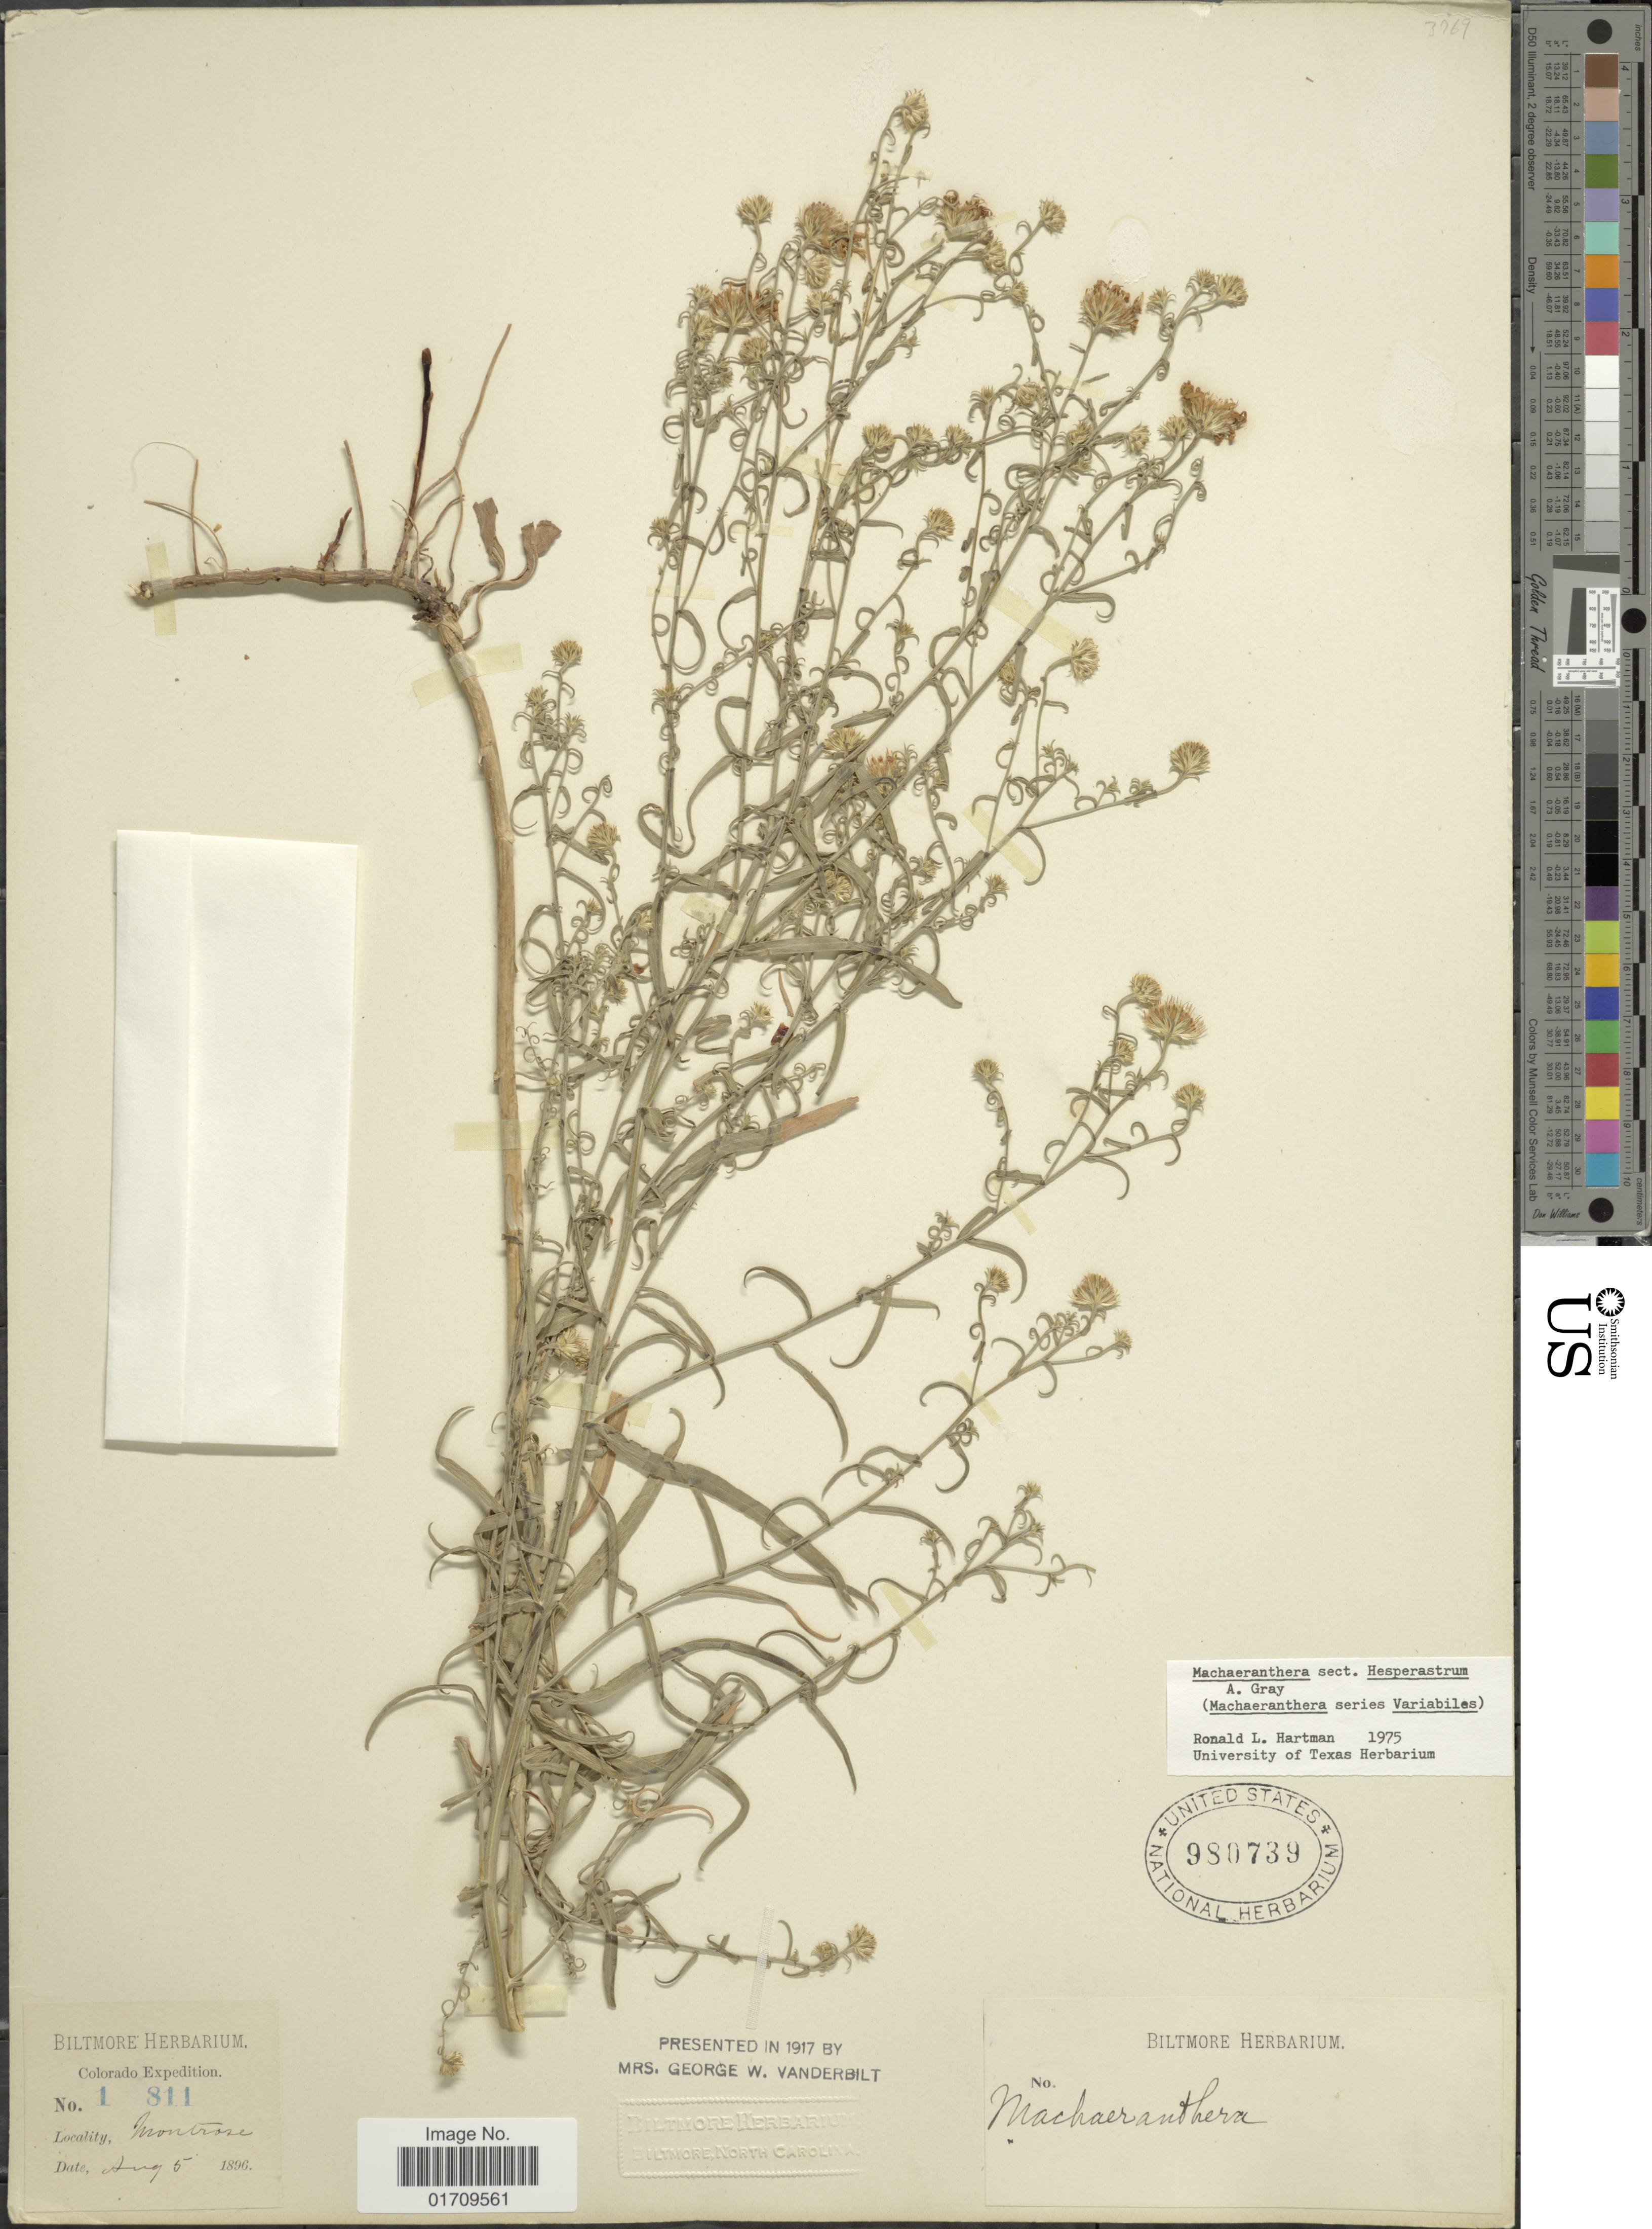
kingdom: Plantae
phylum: Tracheophyta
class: Magnoliopsida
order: Asterales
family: Asteraceae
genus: Machaeranthera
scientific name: Machaeranthera sp.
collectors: ex herb. Biltmore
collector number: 1811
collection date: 1896-08-05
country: United States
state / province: Colorado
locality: Montrose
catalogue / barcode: US 980739